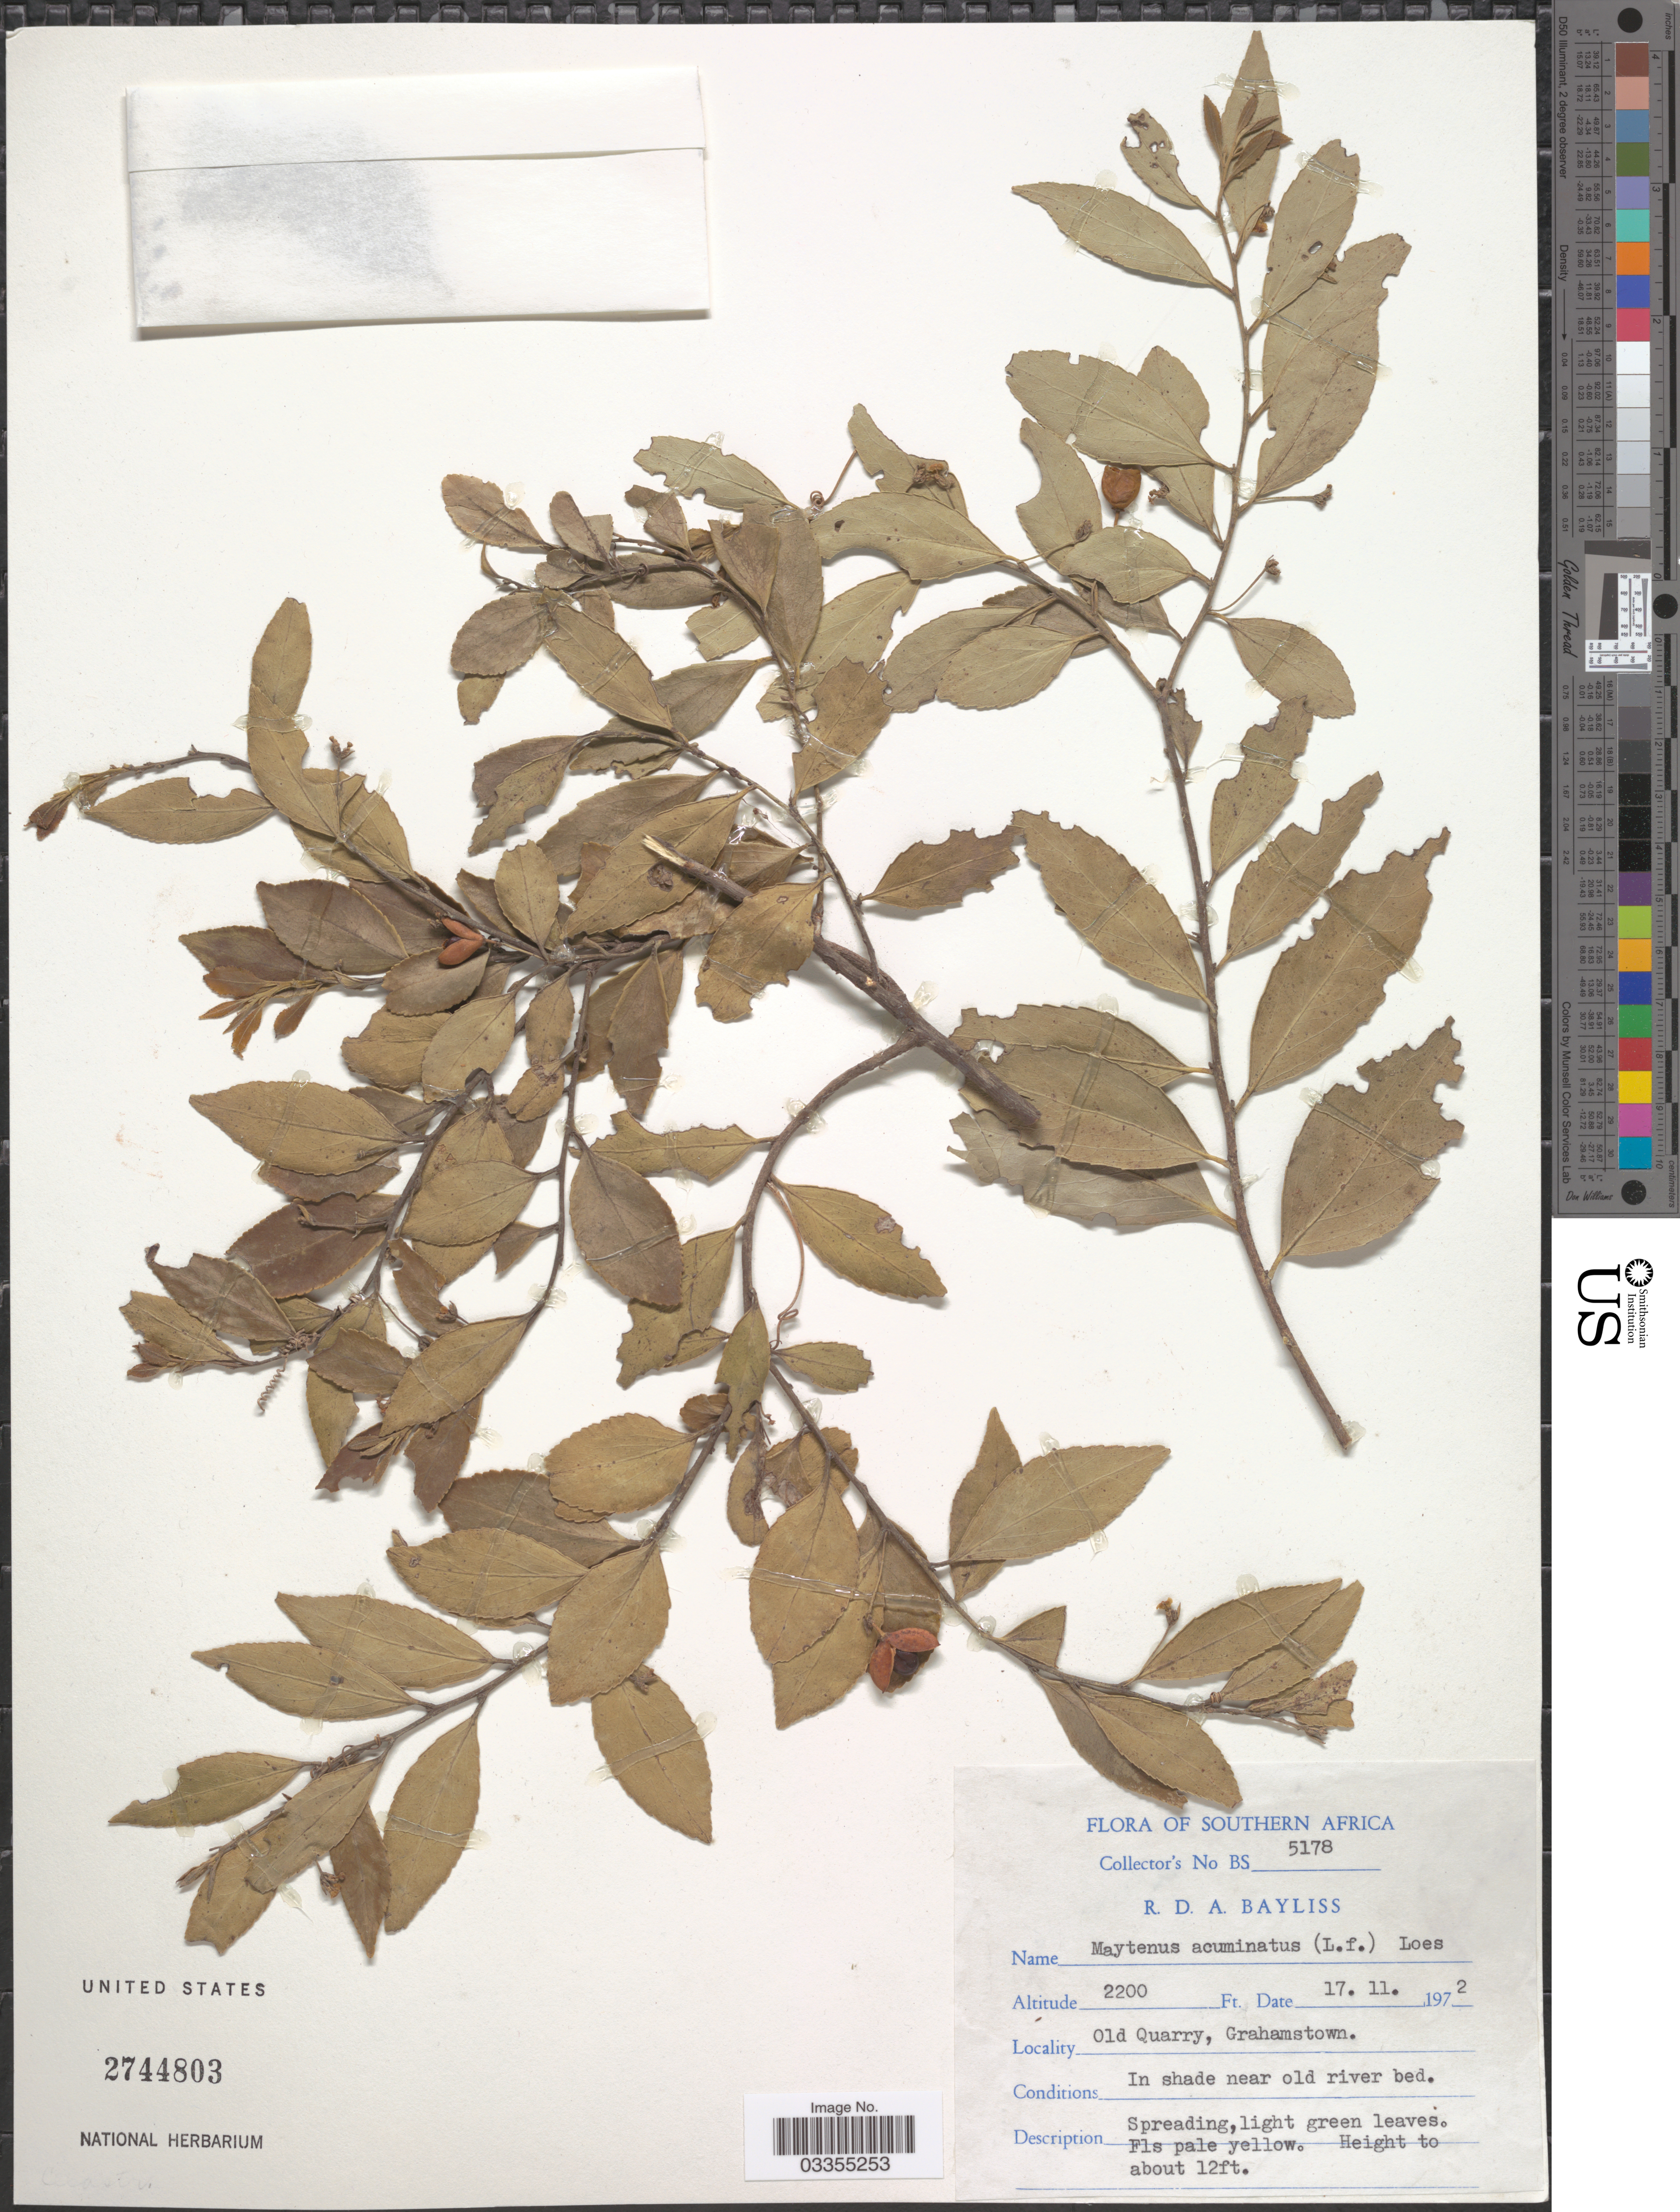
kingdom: Plantae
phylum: Tracheophyta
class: Magnoliopsida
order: Celastrales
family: Celastraceae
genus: Maytenus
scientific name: Maytenus acuminata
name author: (L. f.) Loes.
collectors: R. Bayliss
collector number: BS 5178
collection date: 1972-11-17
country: South Africa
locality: Southern Africa. Old Quarry, Grahamstown.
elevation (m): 671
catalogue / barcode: US 2744803